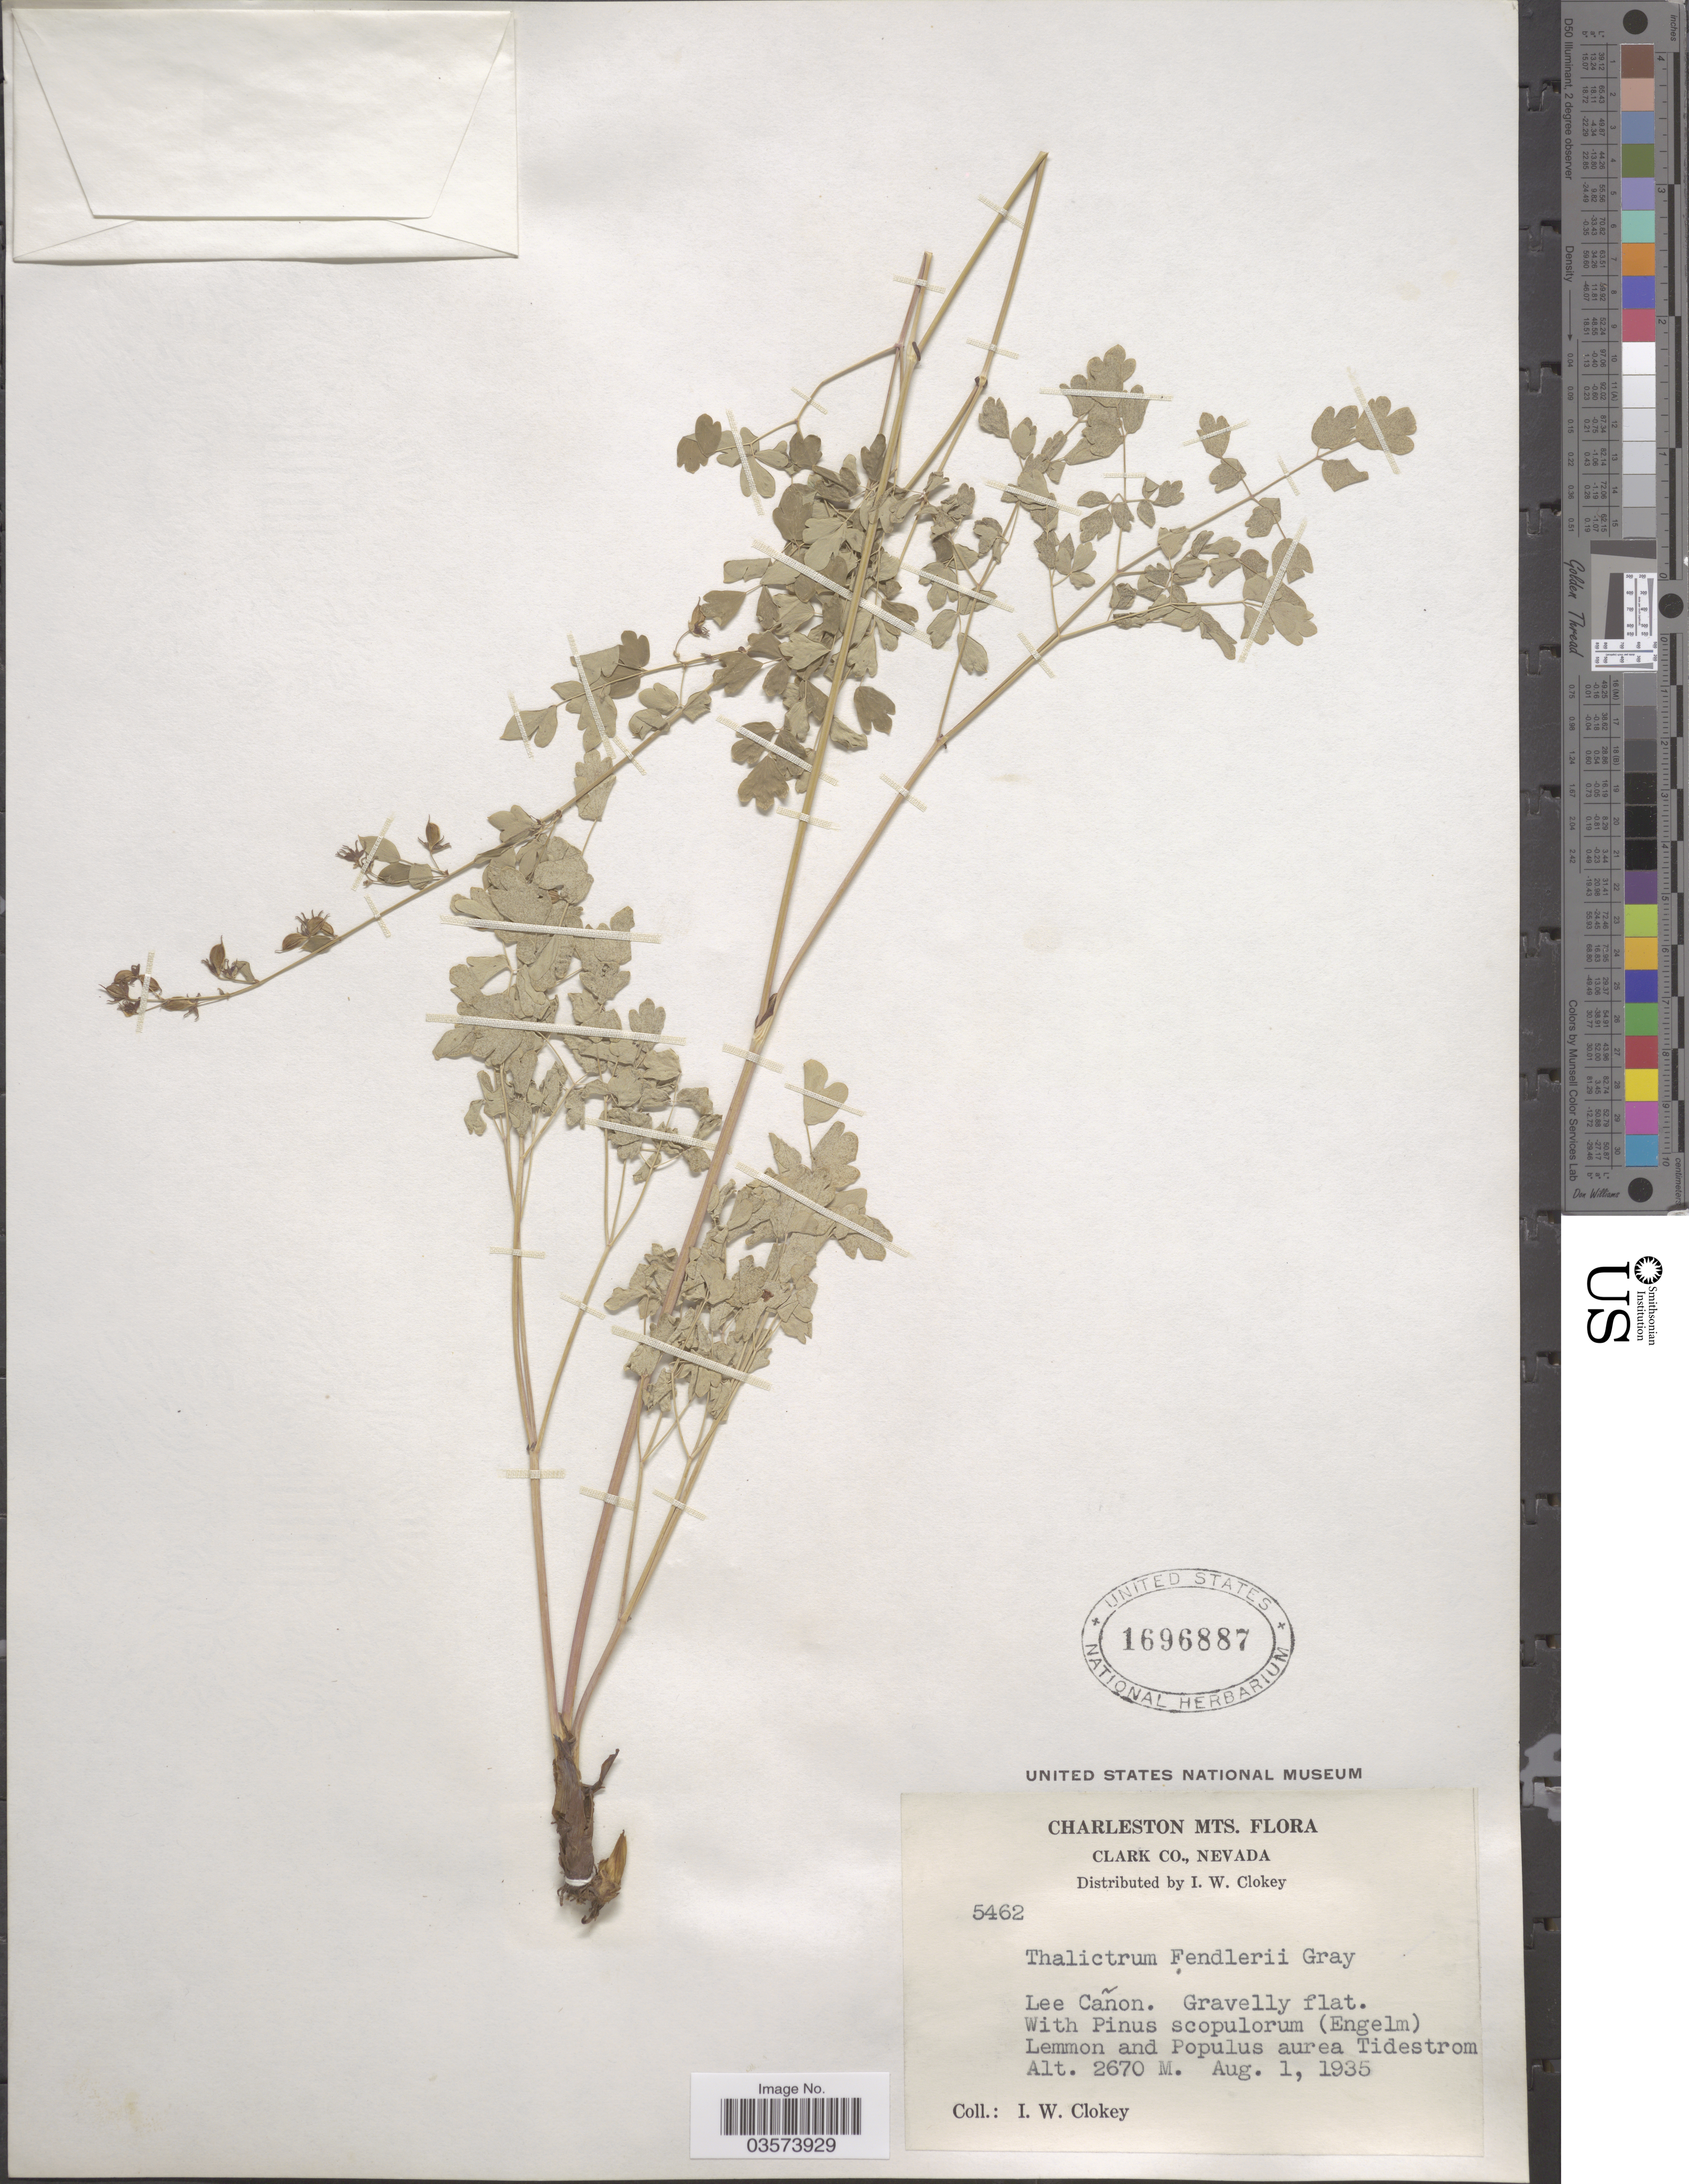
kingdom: Plantae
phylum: Tracheophyta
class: Magnoliopsida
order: Ranunculales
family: Ranunculaceae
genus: Thalictrum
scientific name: Thalictrum fendleri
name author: Engelm. ex A. Gray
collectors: I. W. Clokey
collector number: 5462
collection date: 1935-08-01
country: United States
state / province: Nevada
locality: Charleston Mts. Clark Co. Lee Cañon. Gravelly flat.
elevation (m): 2670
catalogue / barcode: US 1696887